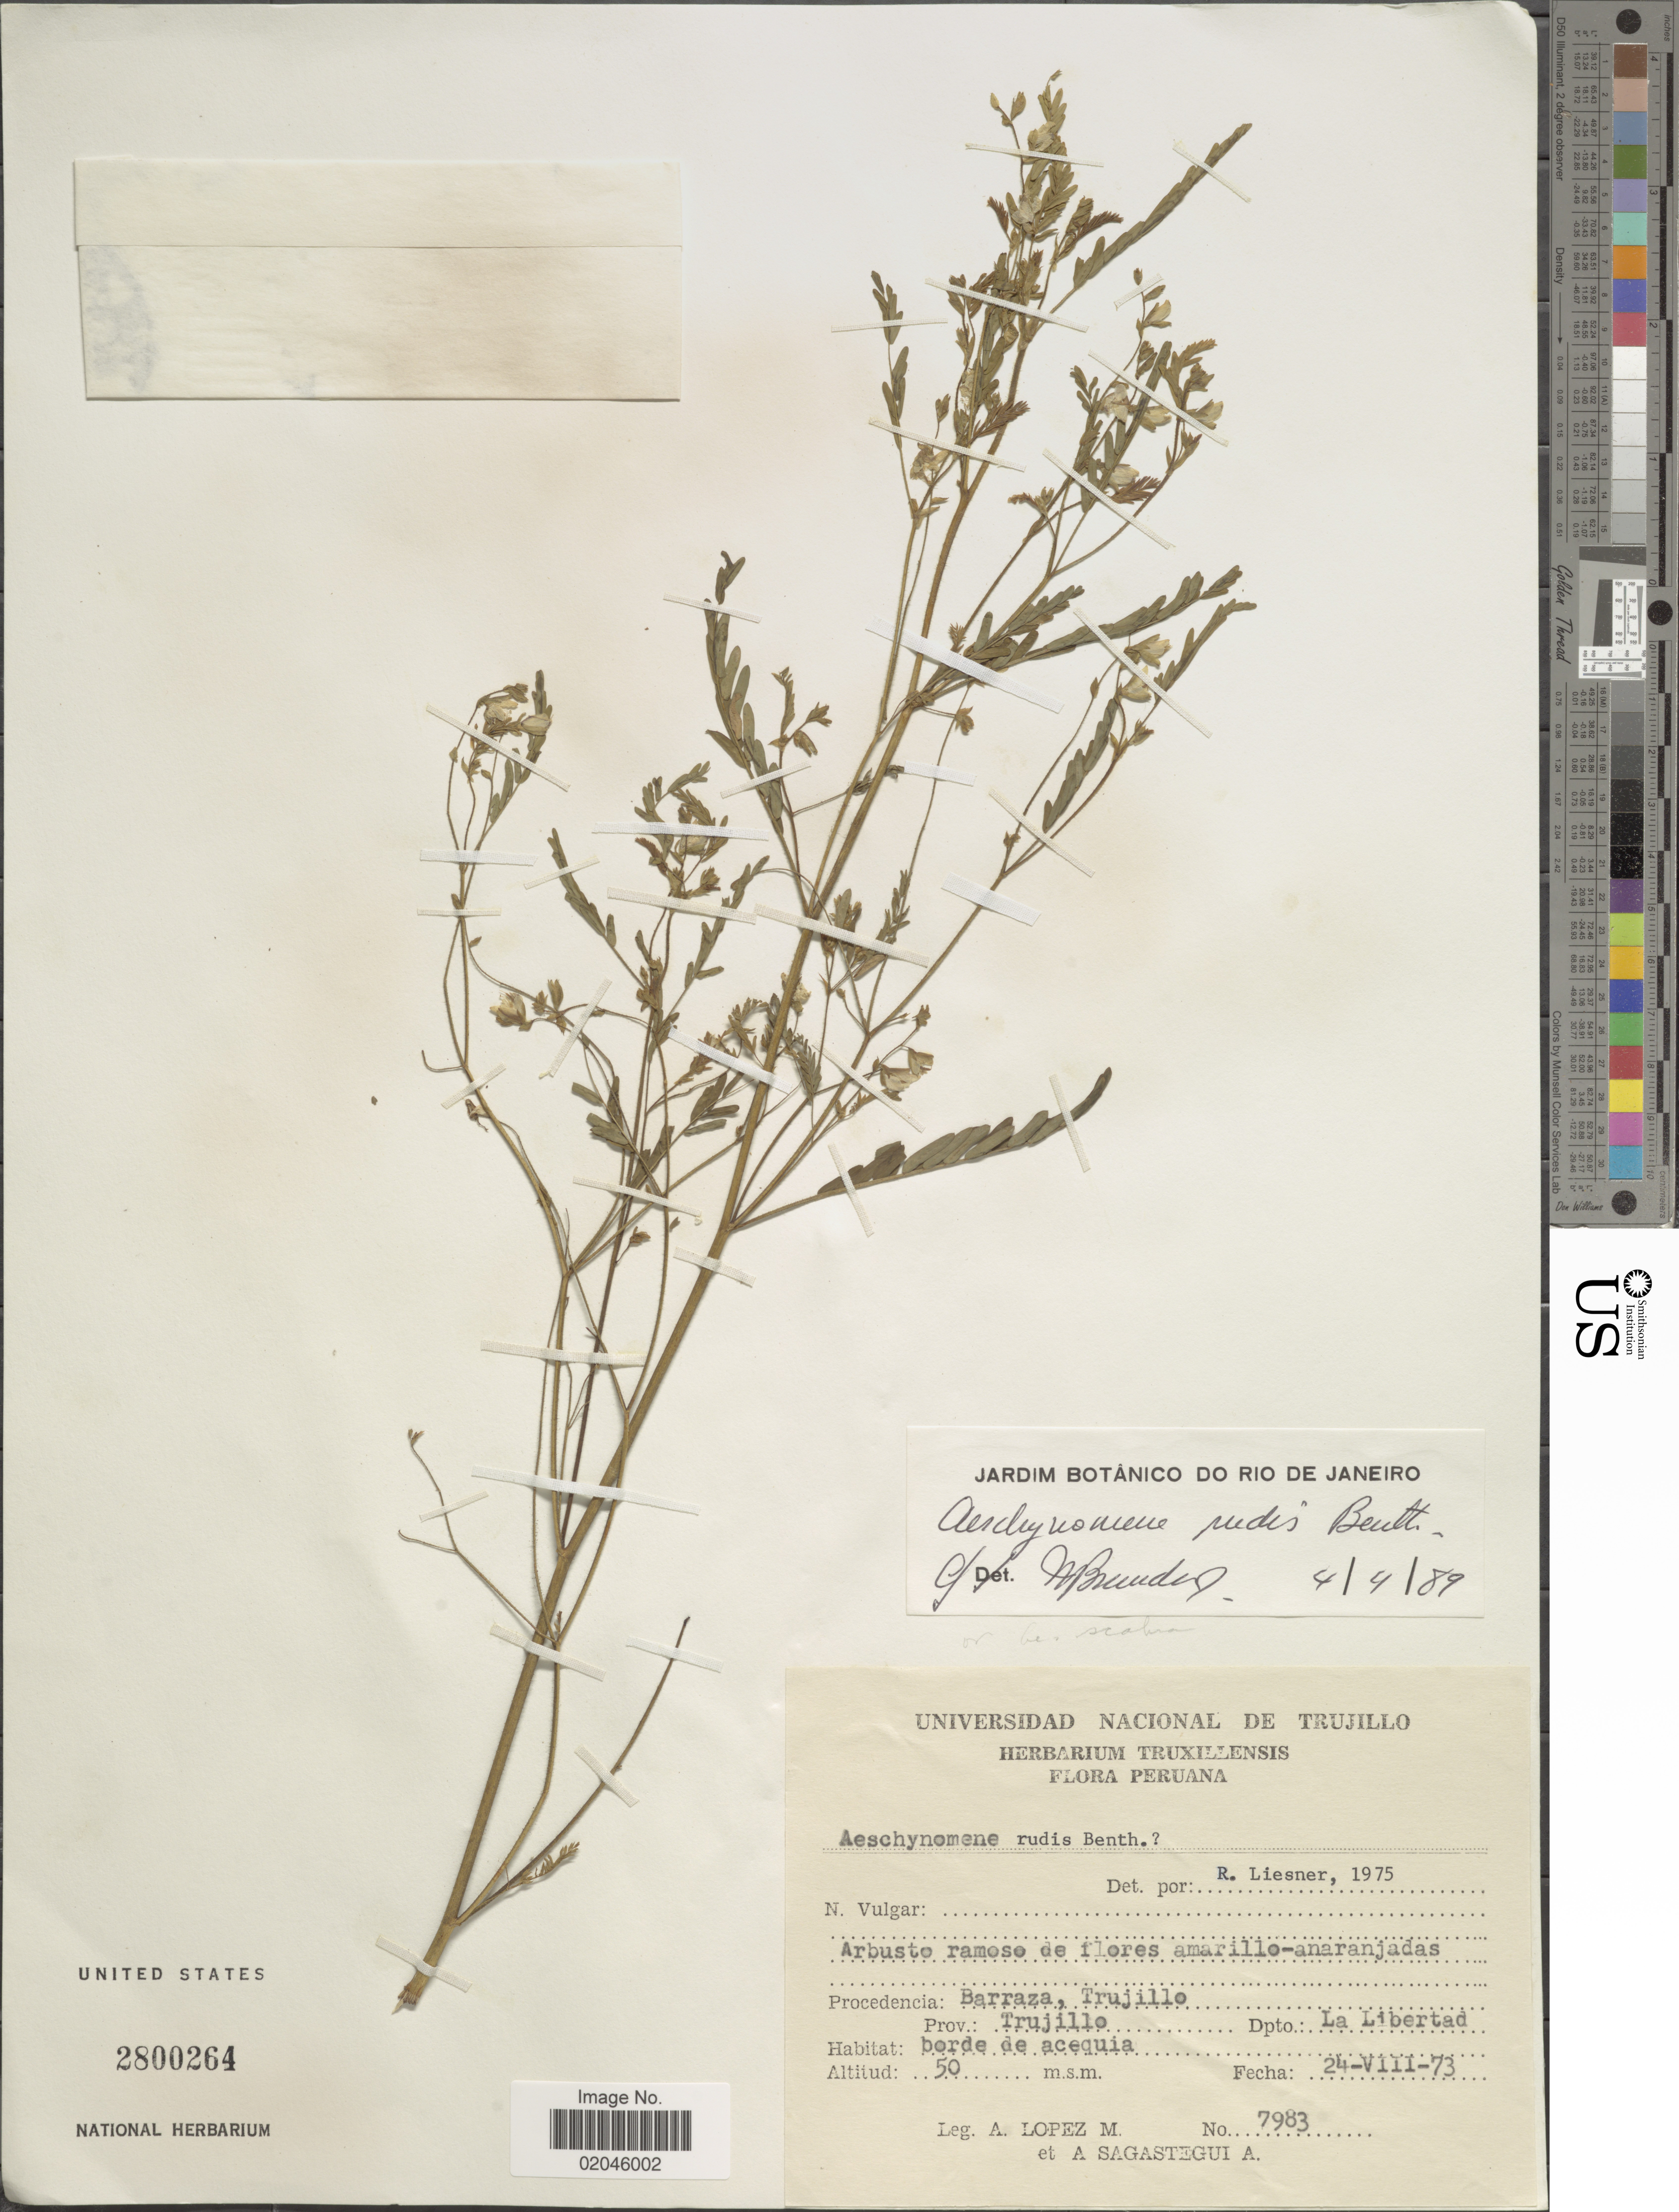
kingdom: Plantae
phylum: Tracheophyta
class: Magnoliopsida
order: Fabales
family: Fabaceae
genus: Aeschynomene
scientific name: Aeschynomene rudis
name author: Benth.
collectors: A. López M. & A. Sagástegui A.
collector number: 7983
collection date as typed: Transcribed d/m/y: 24/8/73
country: Peru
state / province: La Libertad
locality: Procedencia: Barraza, Trujillo, Prov. Trujill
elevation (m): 50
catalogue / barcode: US 2800264